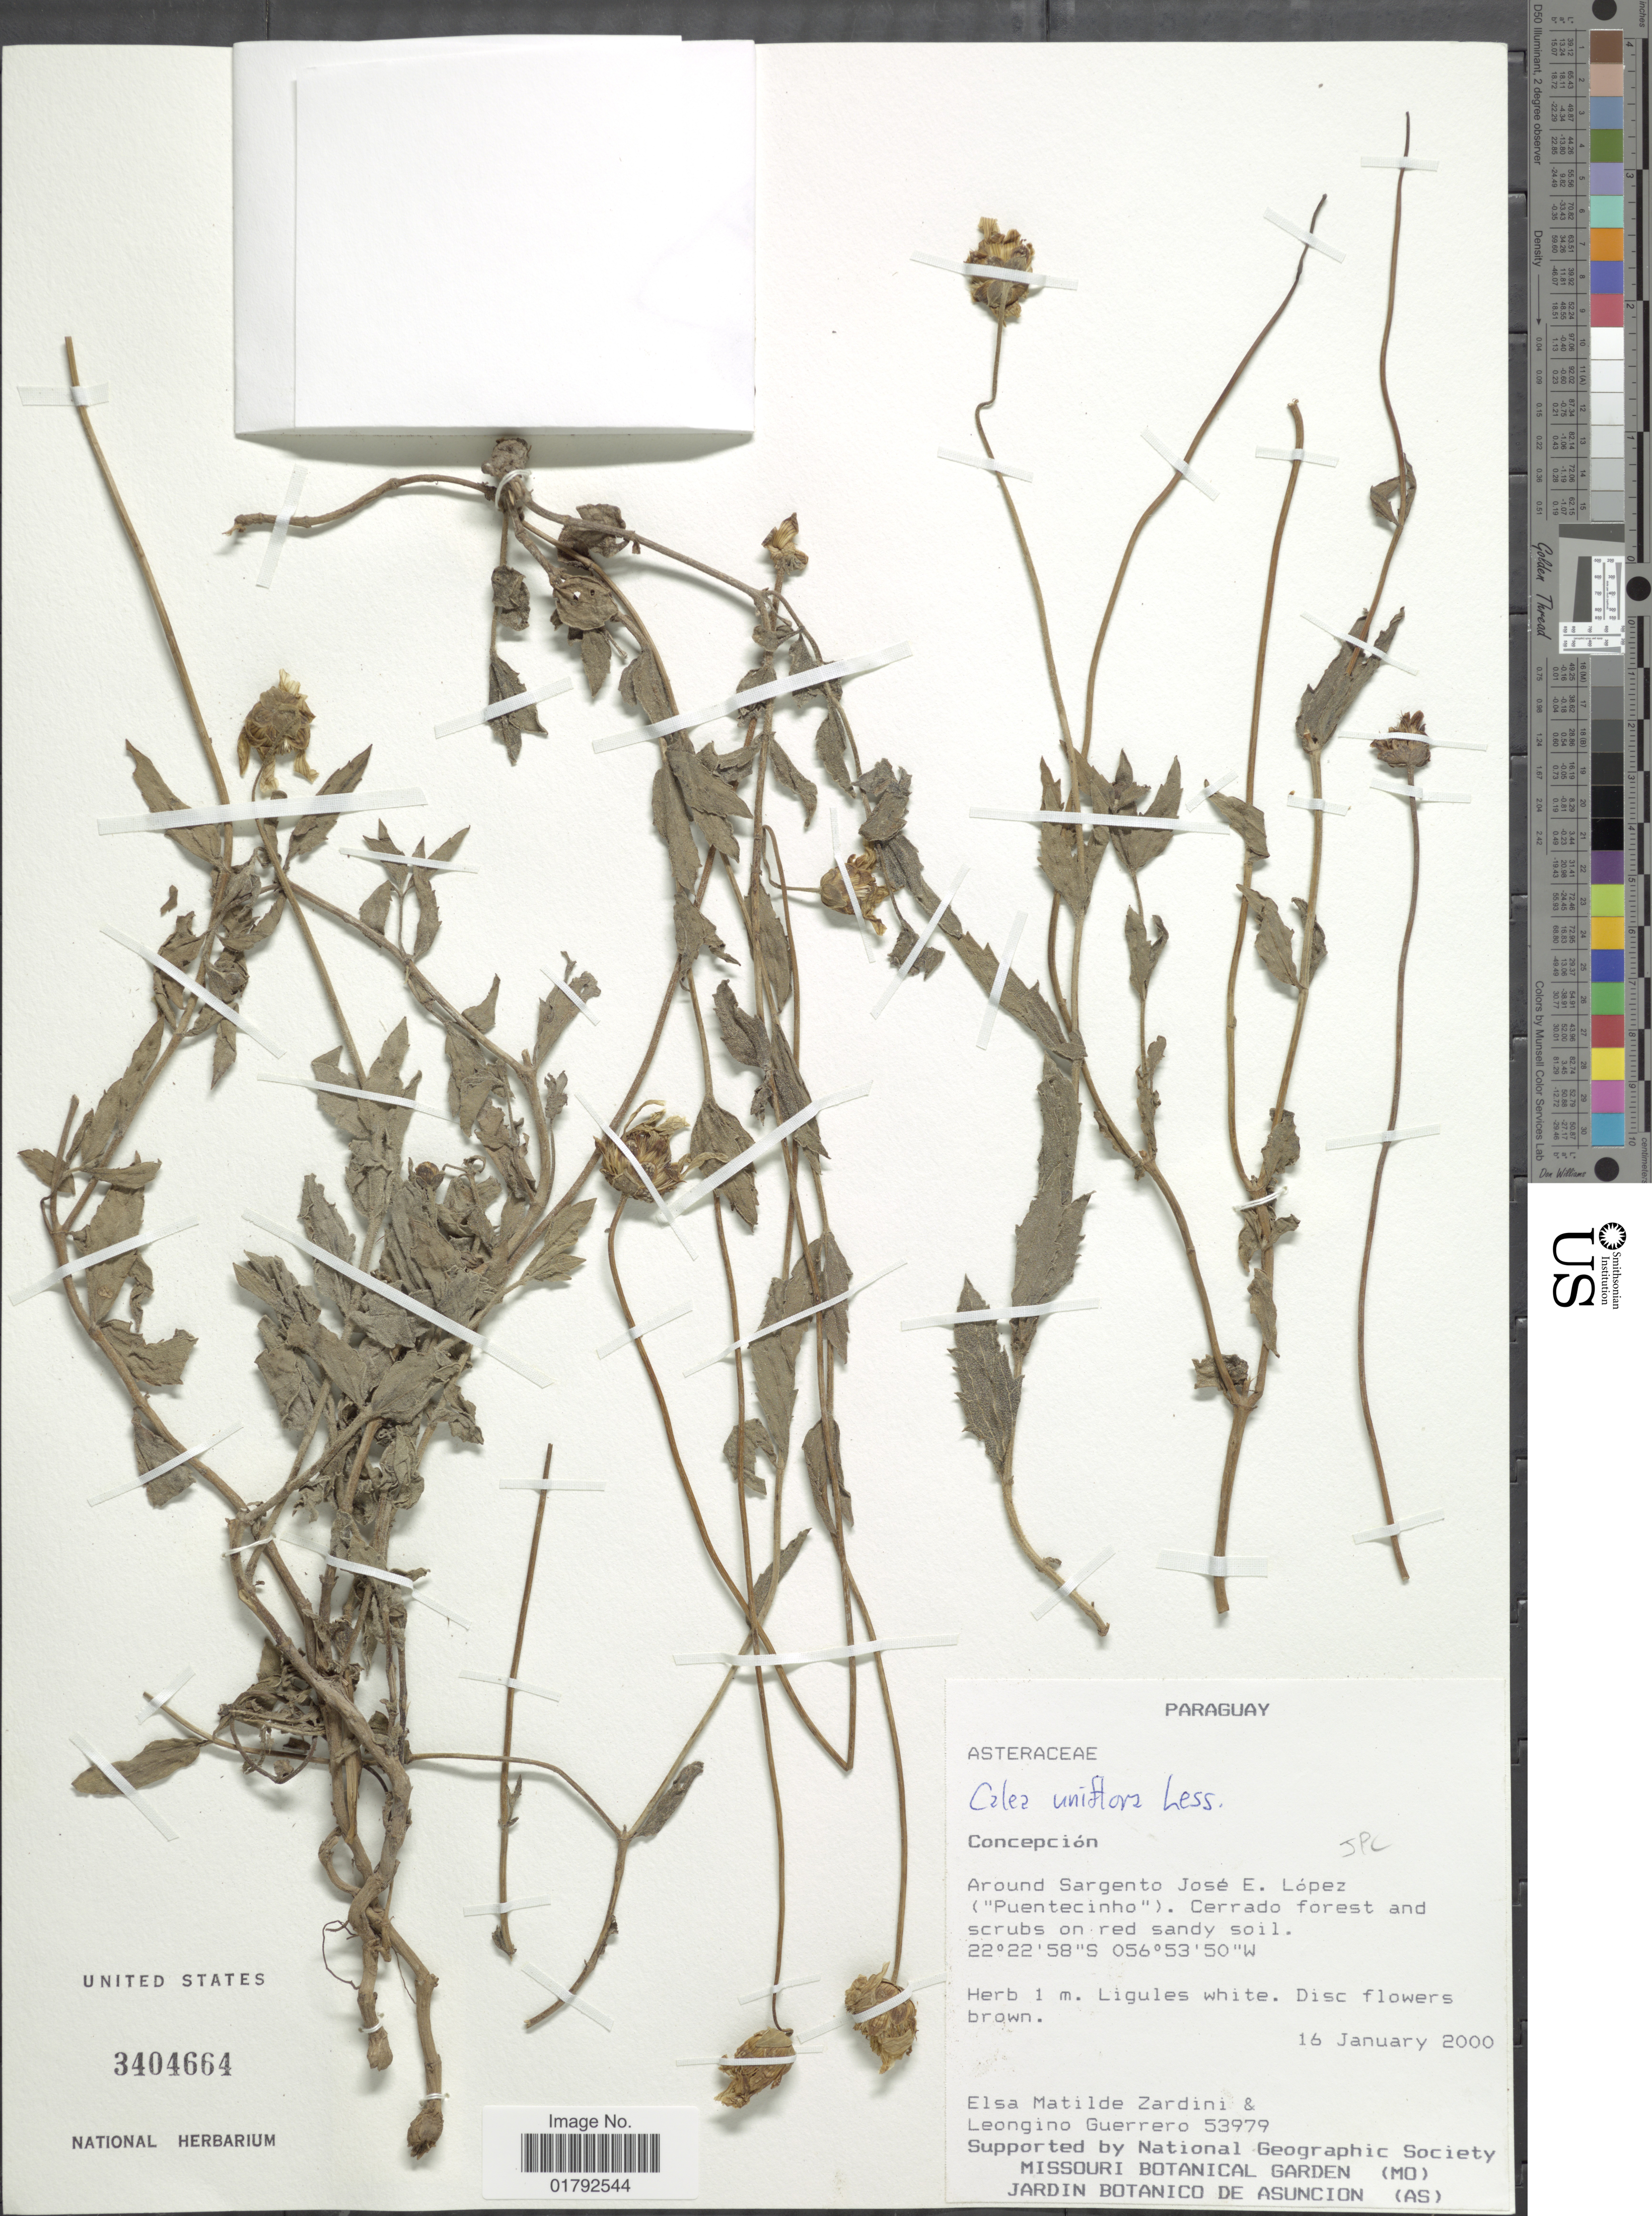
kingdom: Plantae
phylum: Tracheophyta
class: Magnoliopsida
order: Asterales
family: Asteraceae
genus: Calea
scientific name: Calea bakeriana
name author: Chodat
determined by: Bueno, Vinicius Resende, (ICN), Universidade Federal do Rio Grande do Sul (BRAZIL)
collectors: E. M. Zardini & L. Guerrero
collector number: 53979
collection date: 2000-01-16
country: Paraguay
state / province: Concepcion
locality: Around Sargento Jose E. Loez ("Puentecinho").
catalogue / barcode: US 3404664